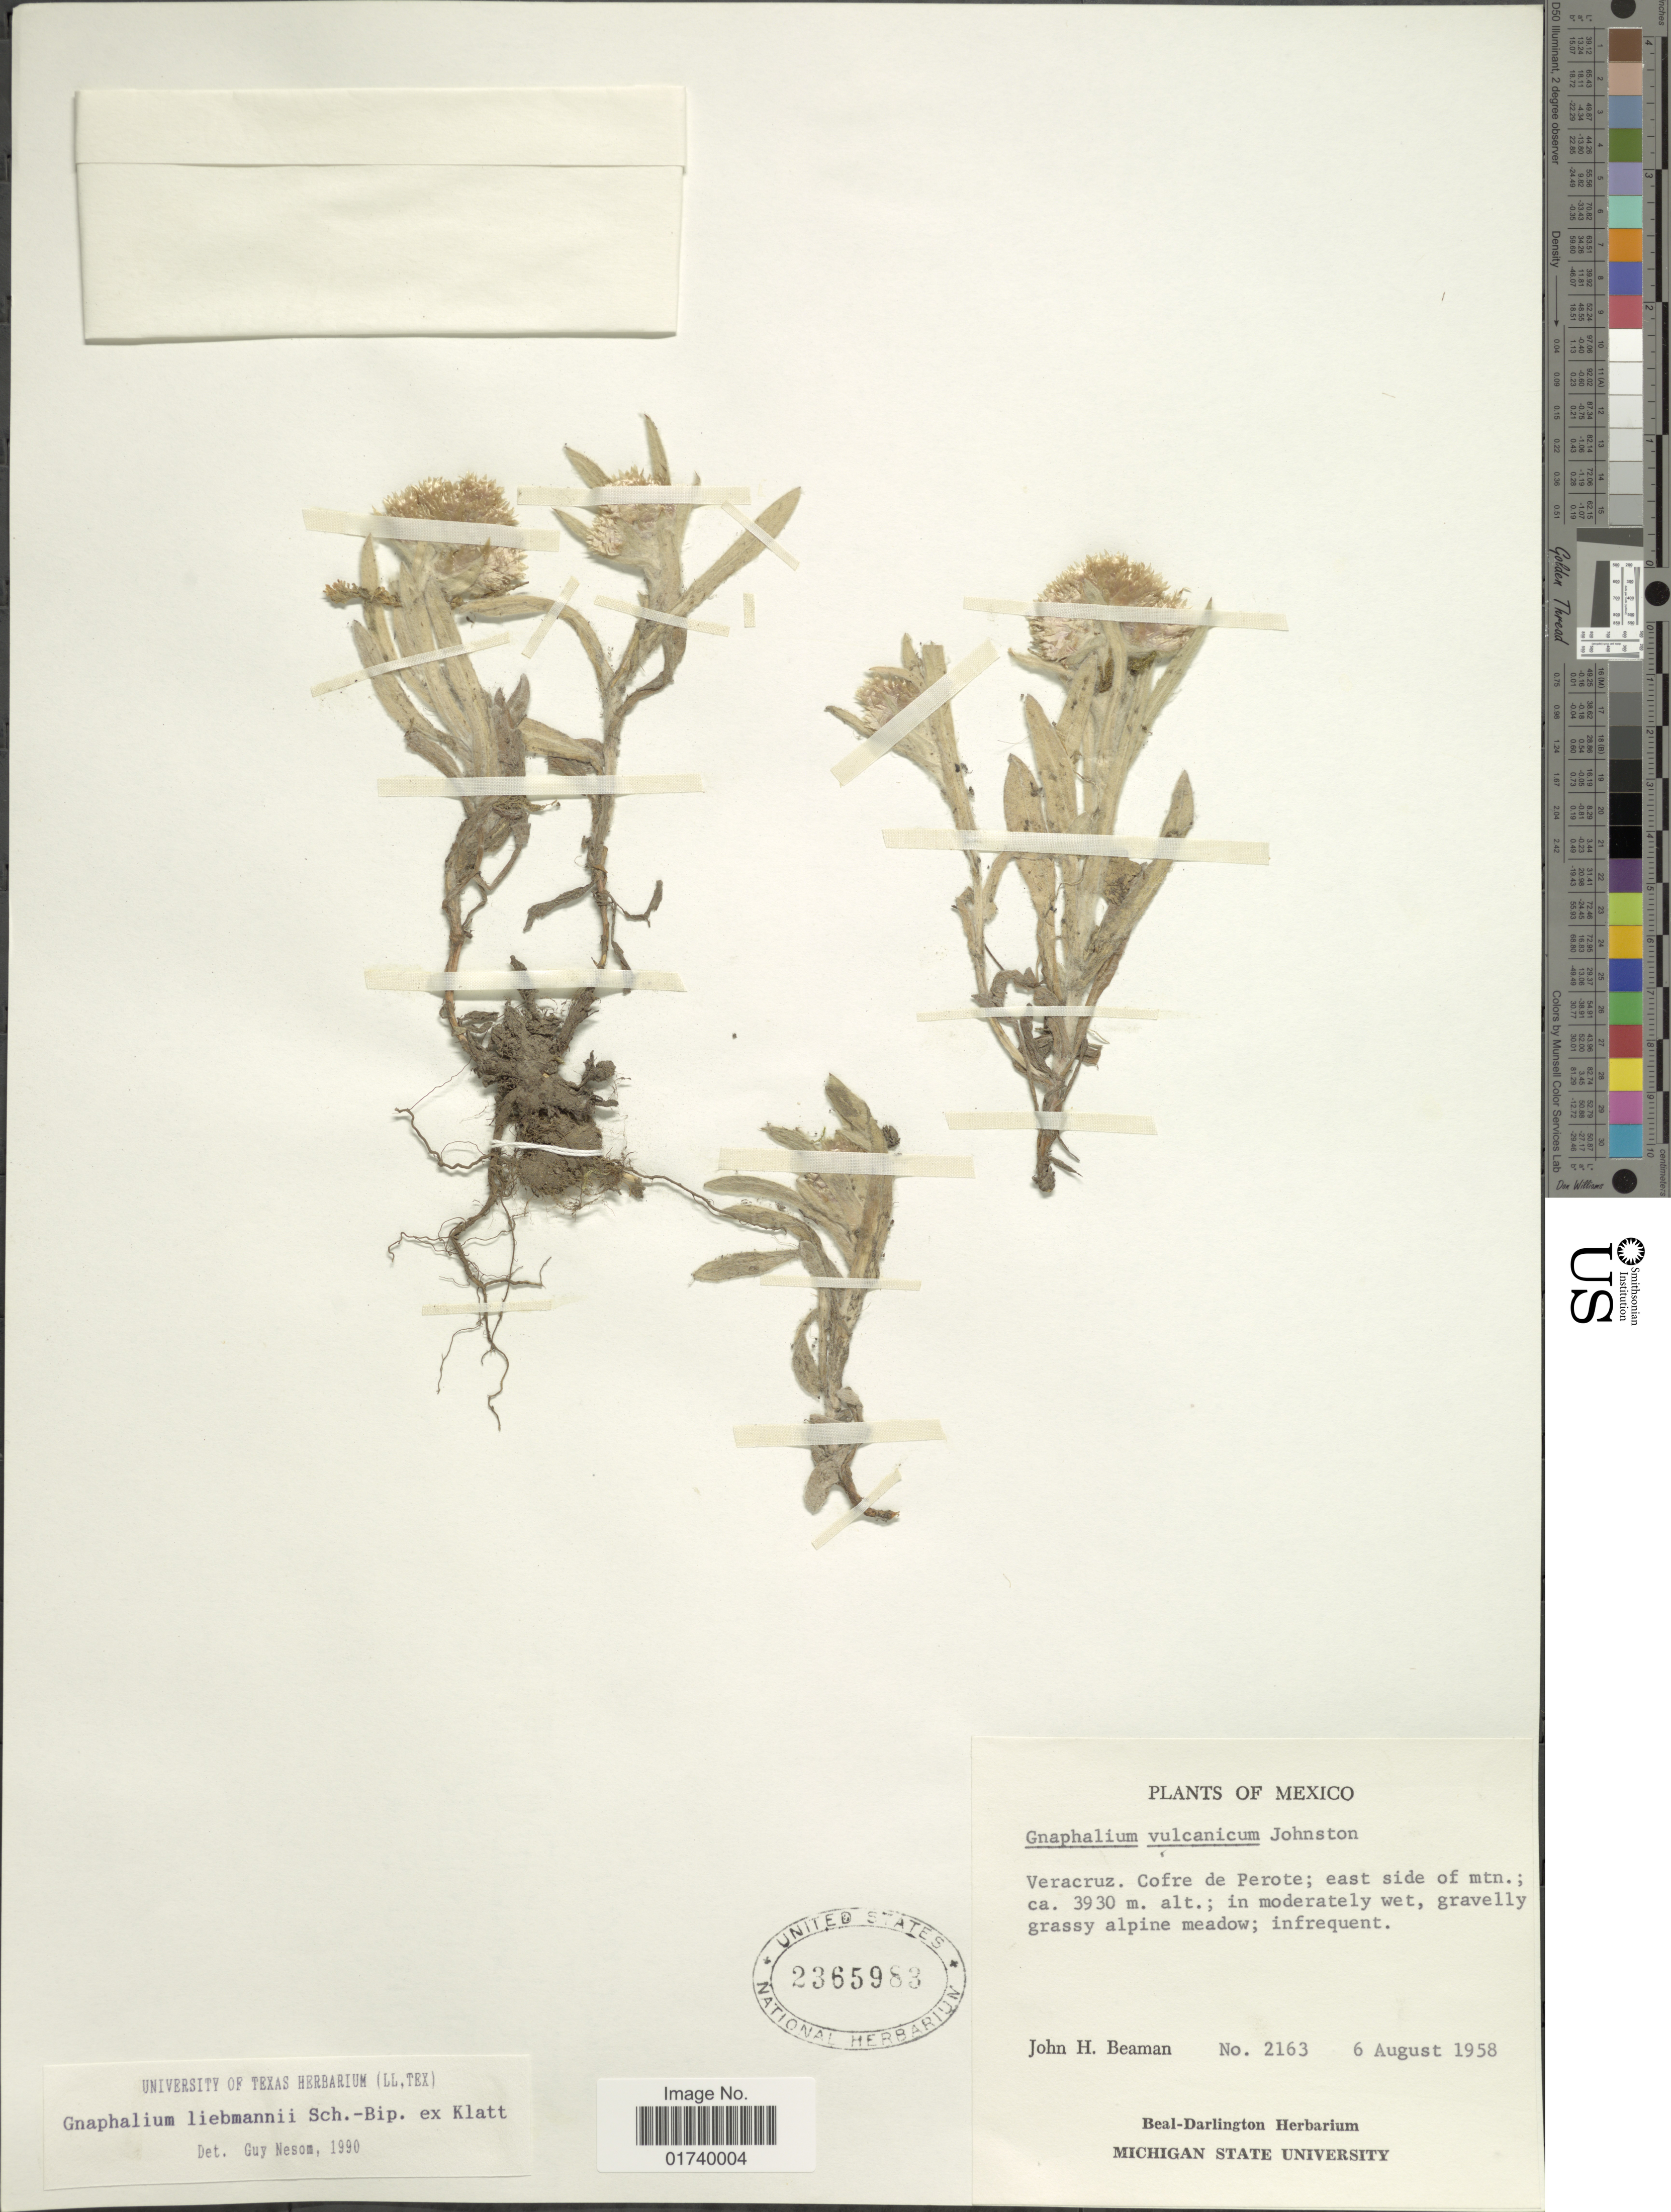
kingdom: Plantae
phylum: Tracheophyta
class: Magnoliopsida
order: Asterales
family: Asteraceae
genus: Pseudognaphalium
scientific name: Pseudognaphalium liebmannii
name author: (Sch. Bip. ex Klatt) Anderb.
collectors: J. H. Beaman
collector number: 2163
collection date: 1958-08-06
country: Mexico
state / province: Veracruz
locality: Cofre de Perote; east side of mtn.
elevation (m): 3930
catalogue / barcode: US 2365983